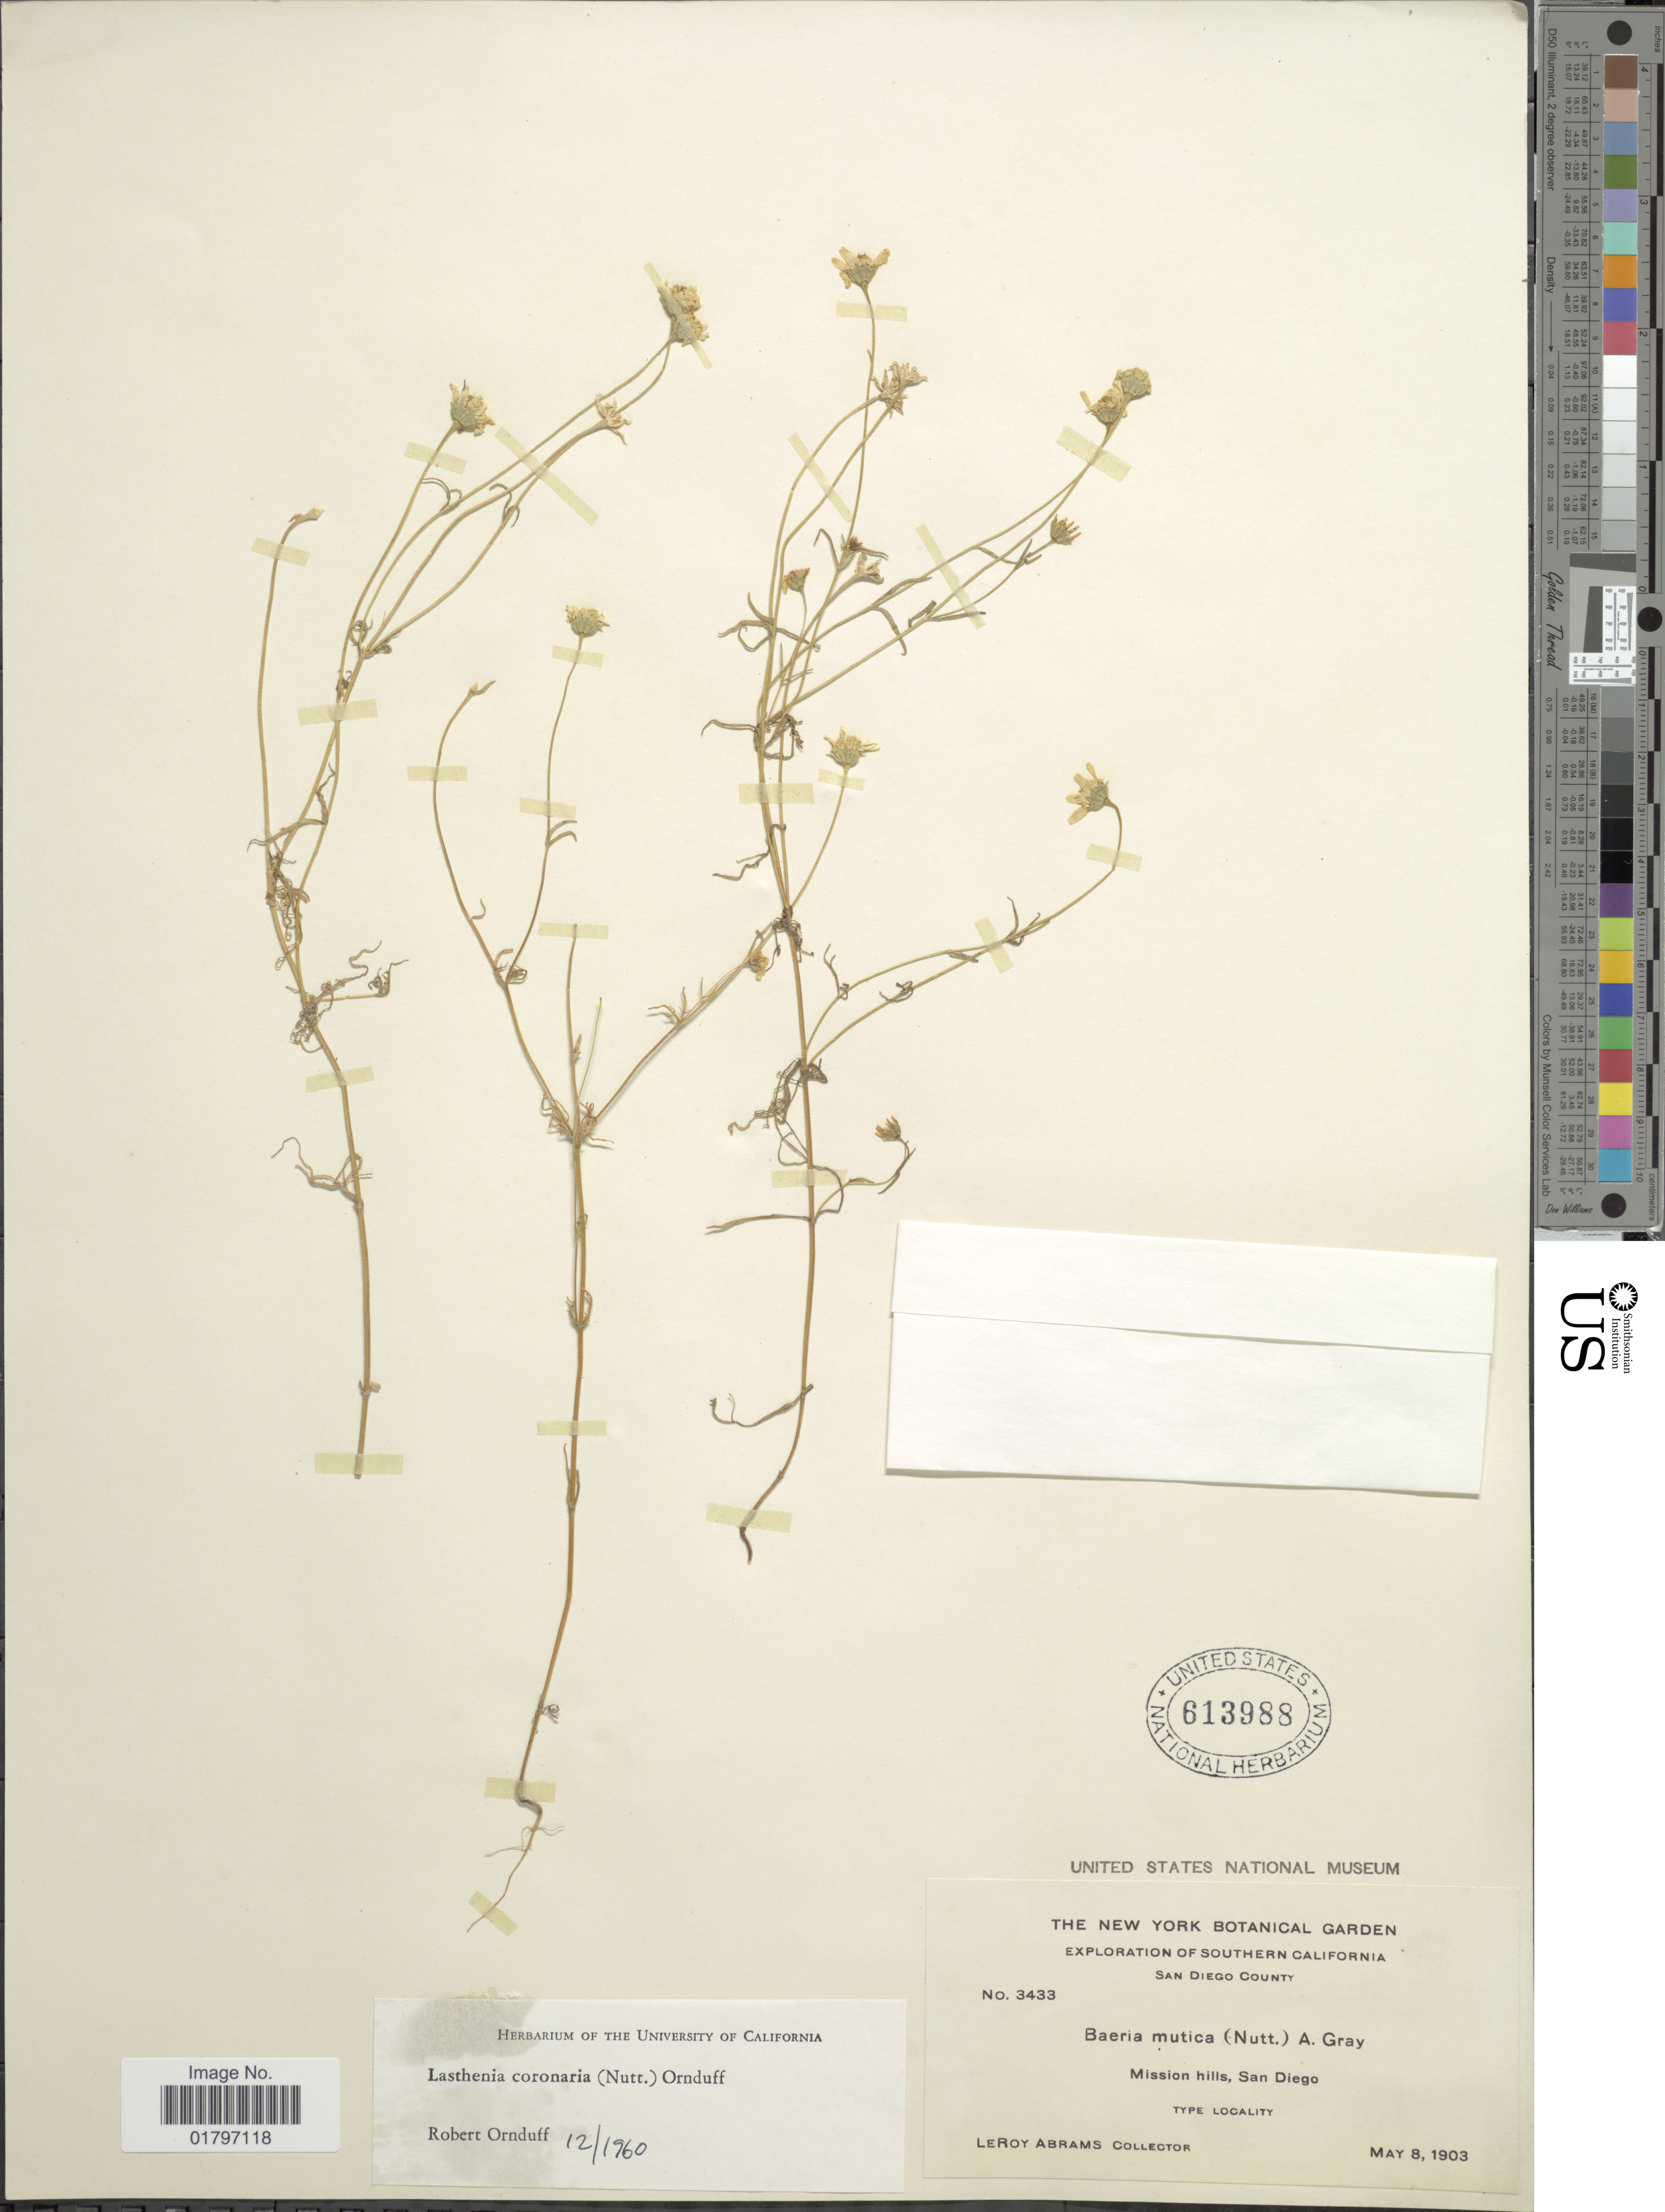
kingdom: Plantae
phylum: Tracheophyta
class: Magnoliopsida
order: Asterales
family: Asteraceae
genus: Lasthenia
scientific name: Lasthenia coronaria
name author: (Nutt.) Ornduff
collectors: L. Abrams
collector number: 3433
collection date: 1903-05-08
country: United States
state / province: California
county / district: San Diego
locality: Southern California. San Diego County. Mission hills, San Diego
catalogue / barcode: US 613988